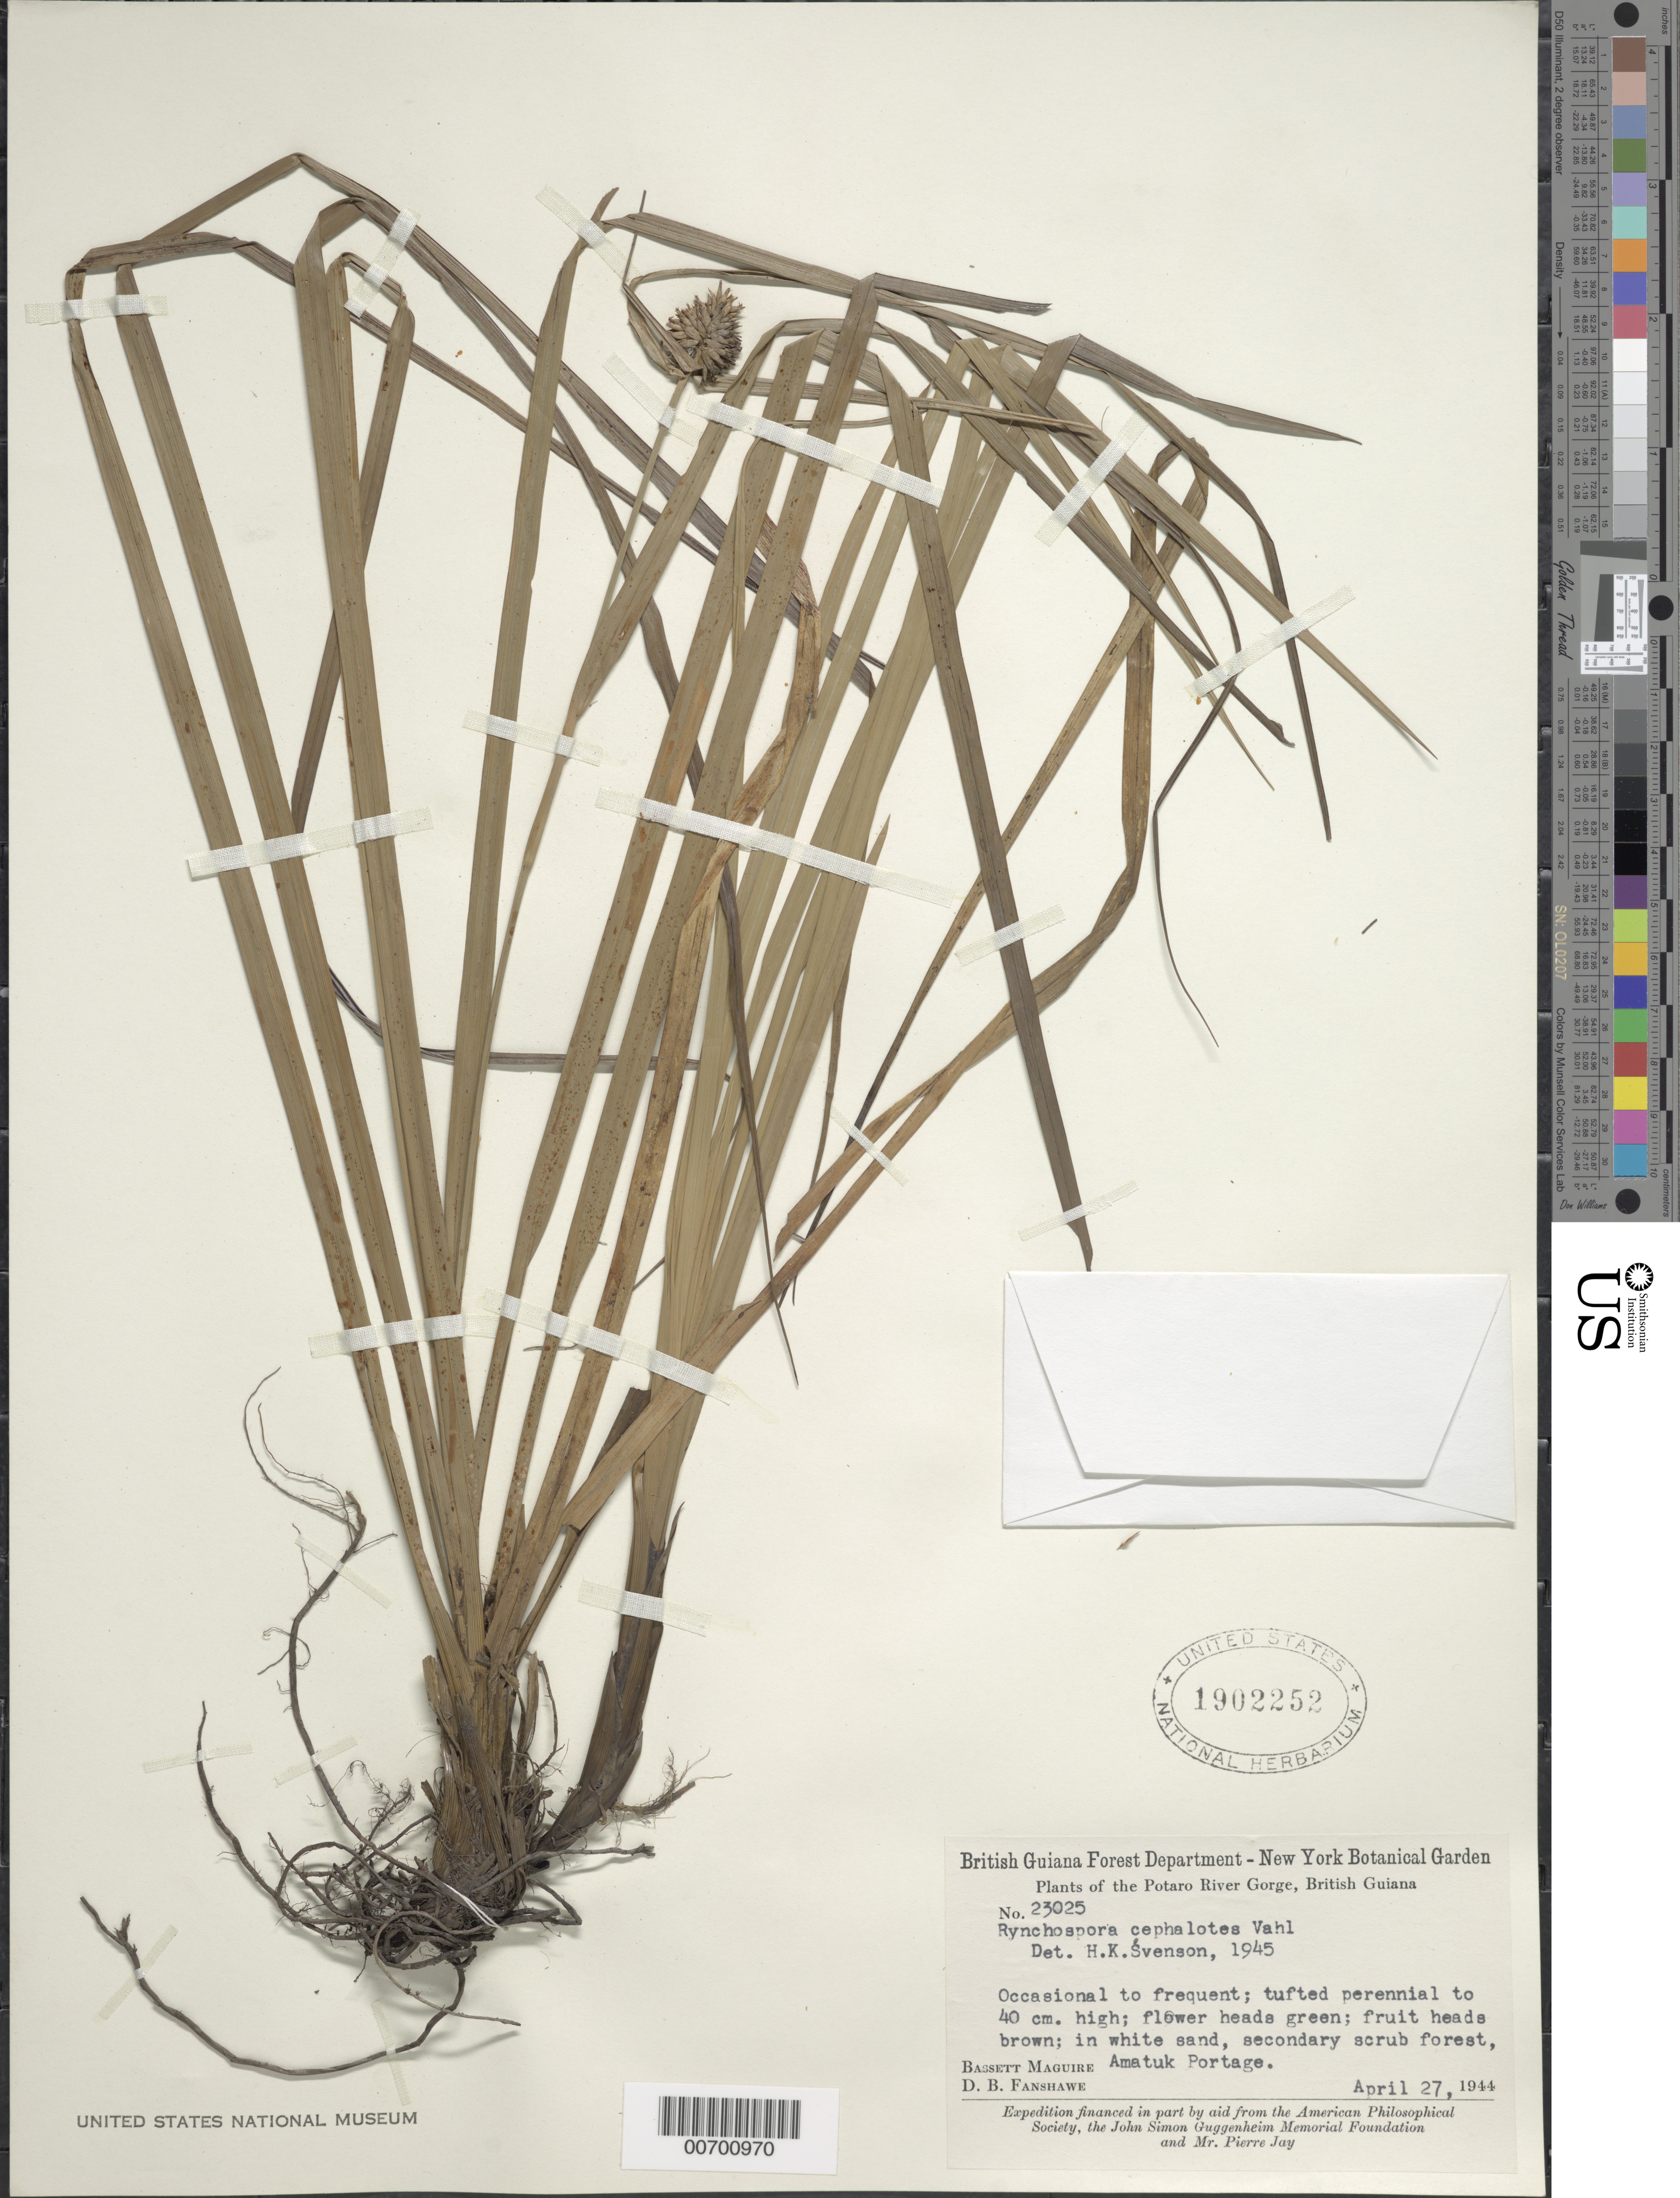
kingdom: Plantae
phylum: Tracheophyta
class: Liliopsida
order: Poales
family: Cyperaceae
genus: Rhynchospora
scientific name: Rhynchospora cephalotes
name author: (L.) Vahl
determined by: Svenson, Henry K.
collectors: B. Maguire & D. B. Fanshawe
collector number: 23025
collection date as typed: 27-Apr-44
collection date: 1944-04-27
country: Guyana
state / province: Potaro-Siparuni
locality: Amatuk Portage, Potaro River Gorge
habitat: White sand, secondary scrub forest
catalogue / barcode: US 1902252